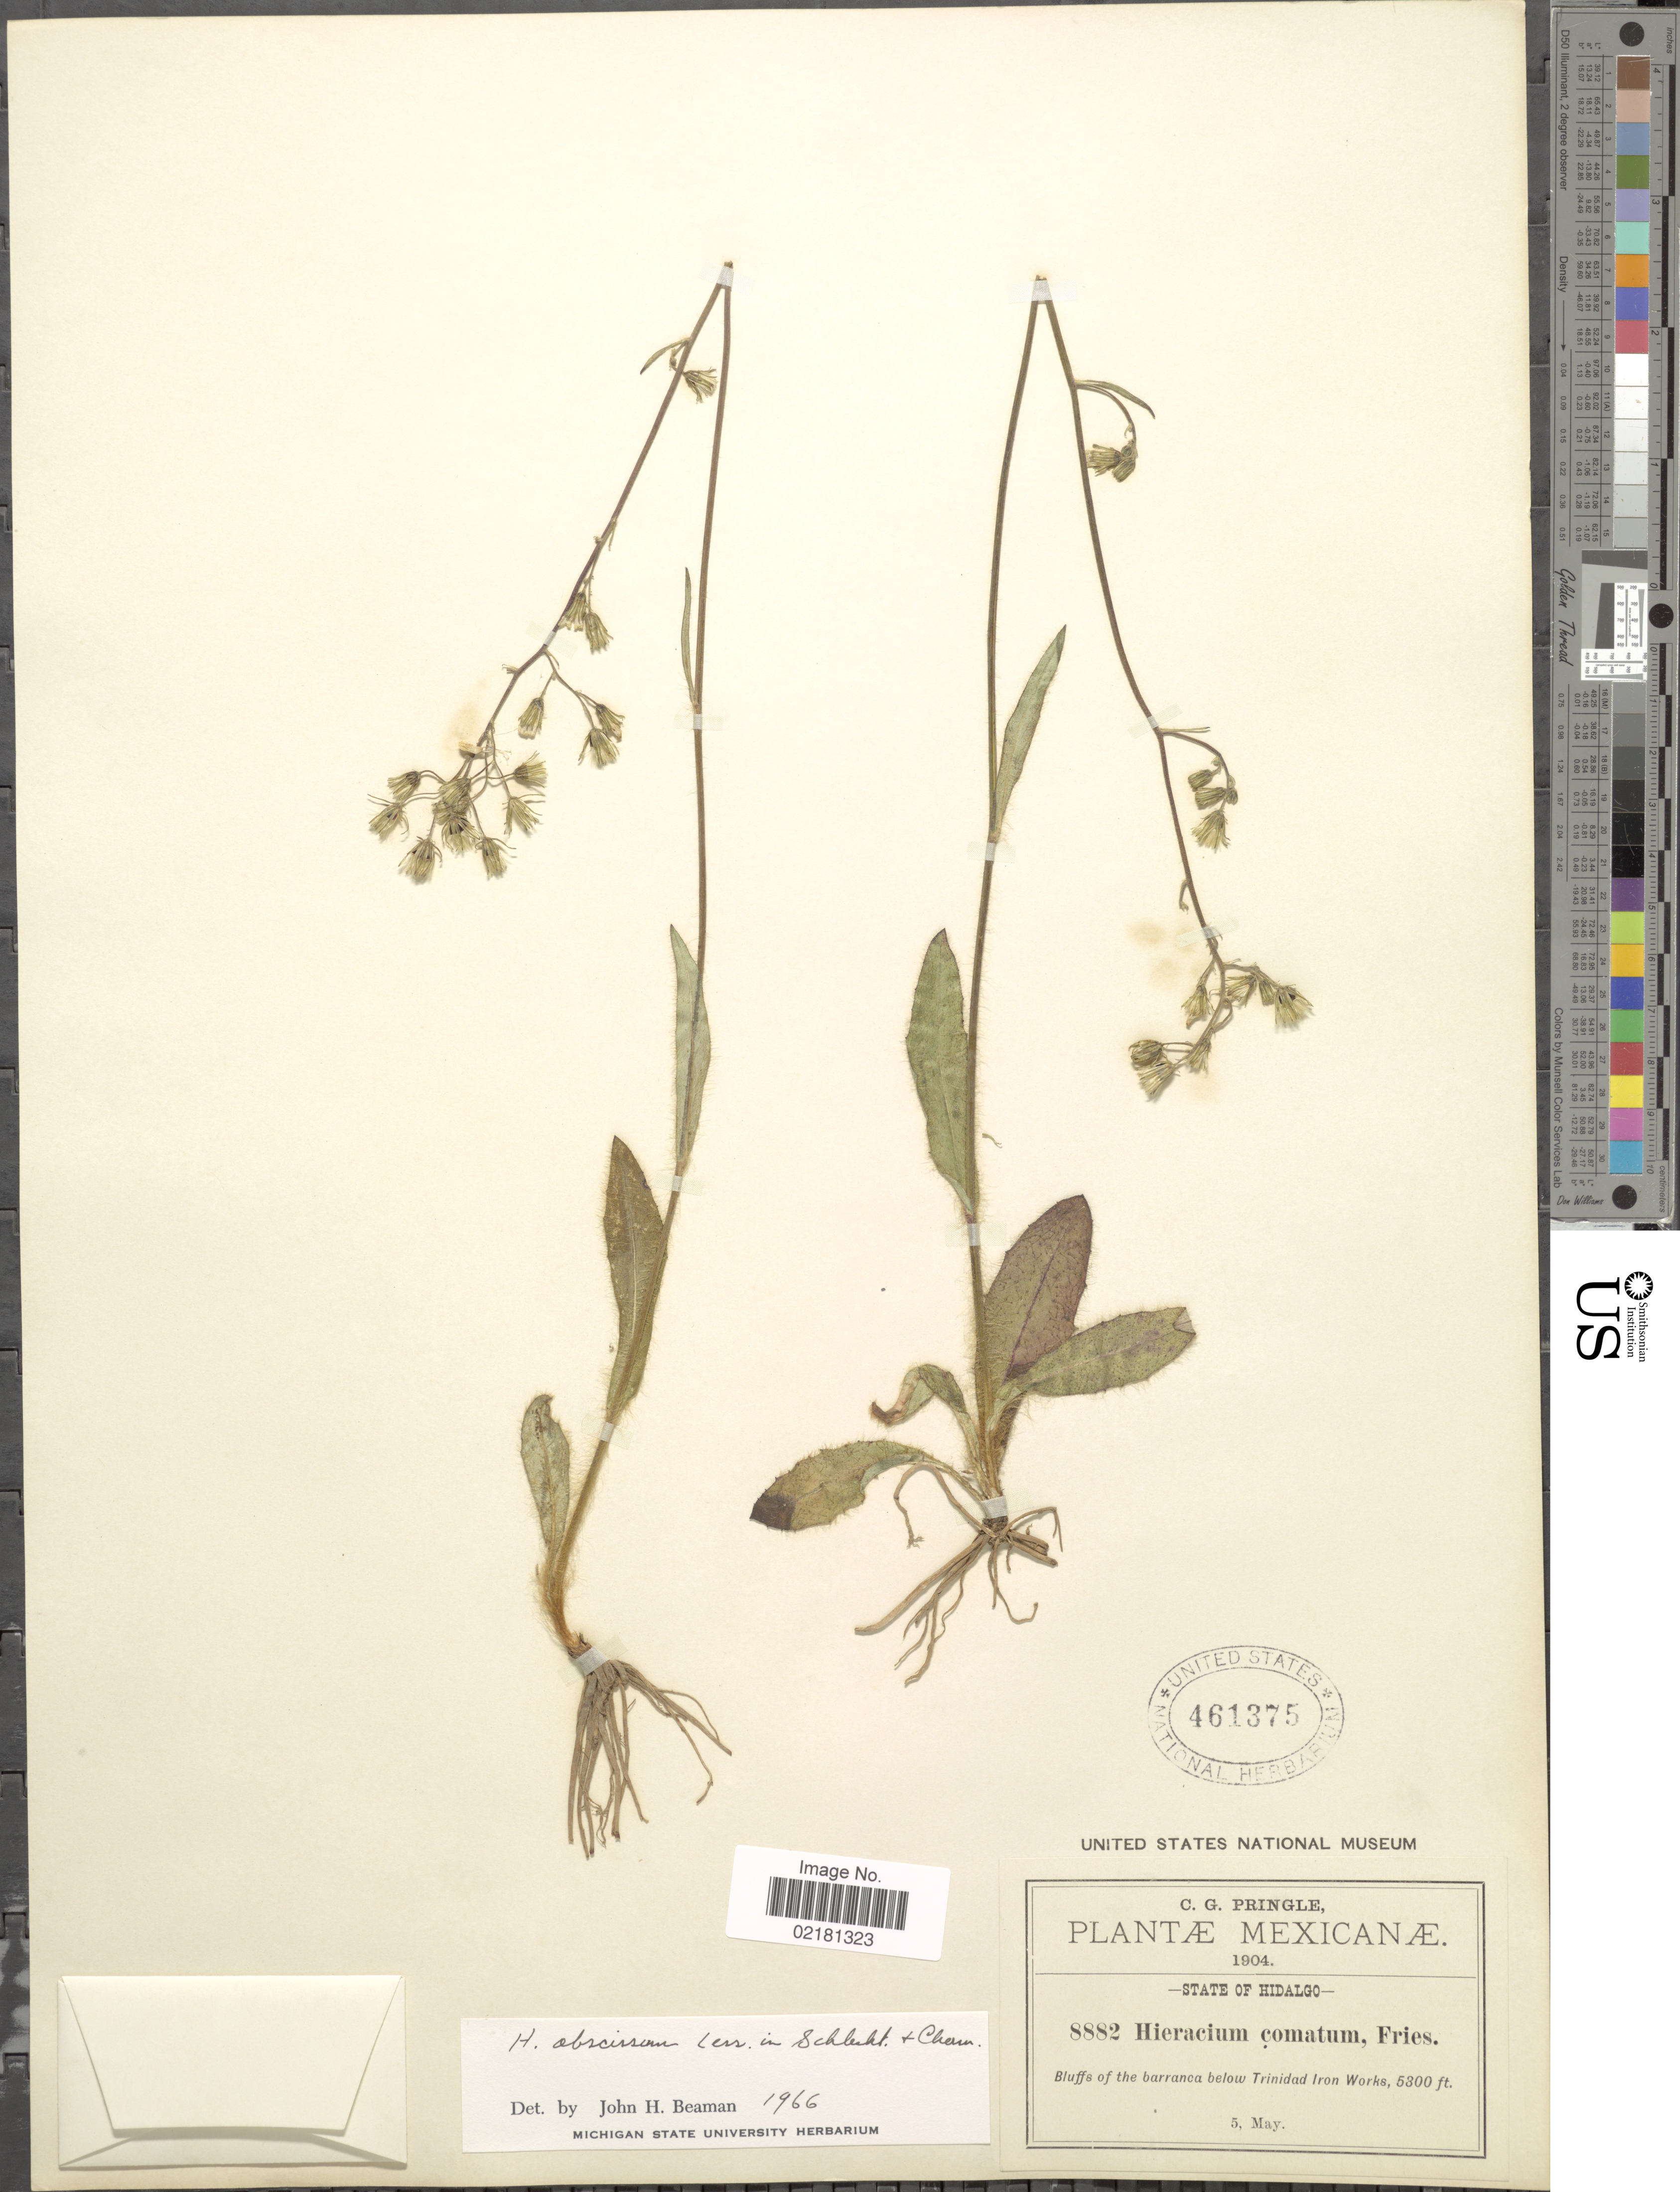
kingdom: Plantae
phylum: Tracheophyta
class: Magnoliopsida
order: Asterales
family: Asteraceae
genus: Hieracium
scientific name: Hieracium abscissum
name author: Less.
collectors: C. G. Pringle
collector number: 8882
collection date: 1904-05-05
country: Mexico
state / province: Hidalgo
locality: Bluffs of the barranca below Trinidad Iron Works.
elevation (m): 1615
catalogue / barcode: US 461375